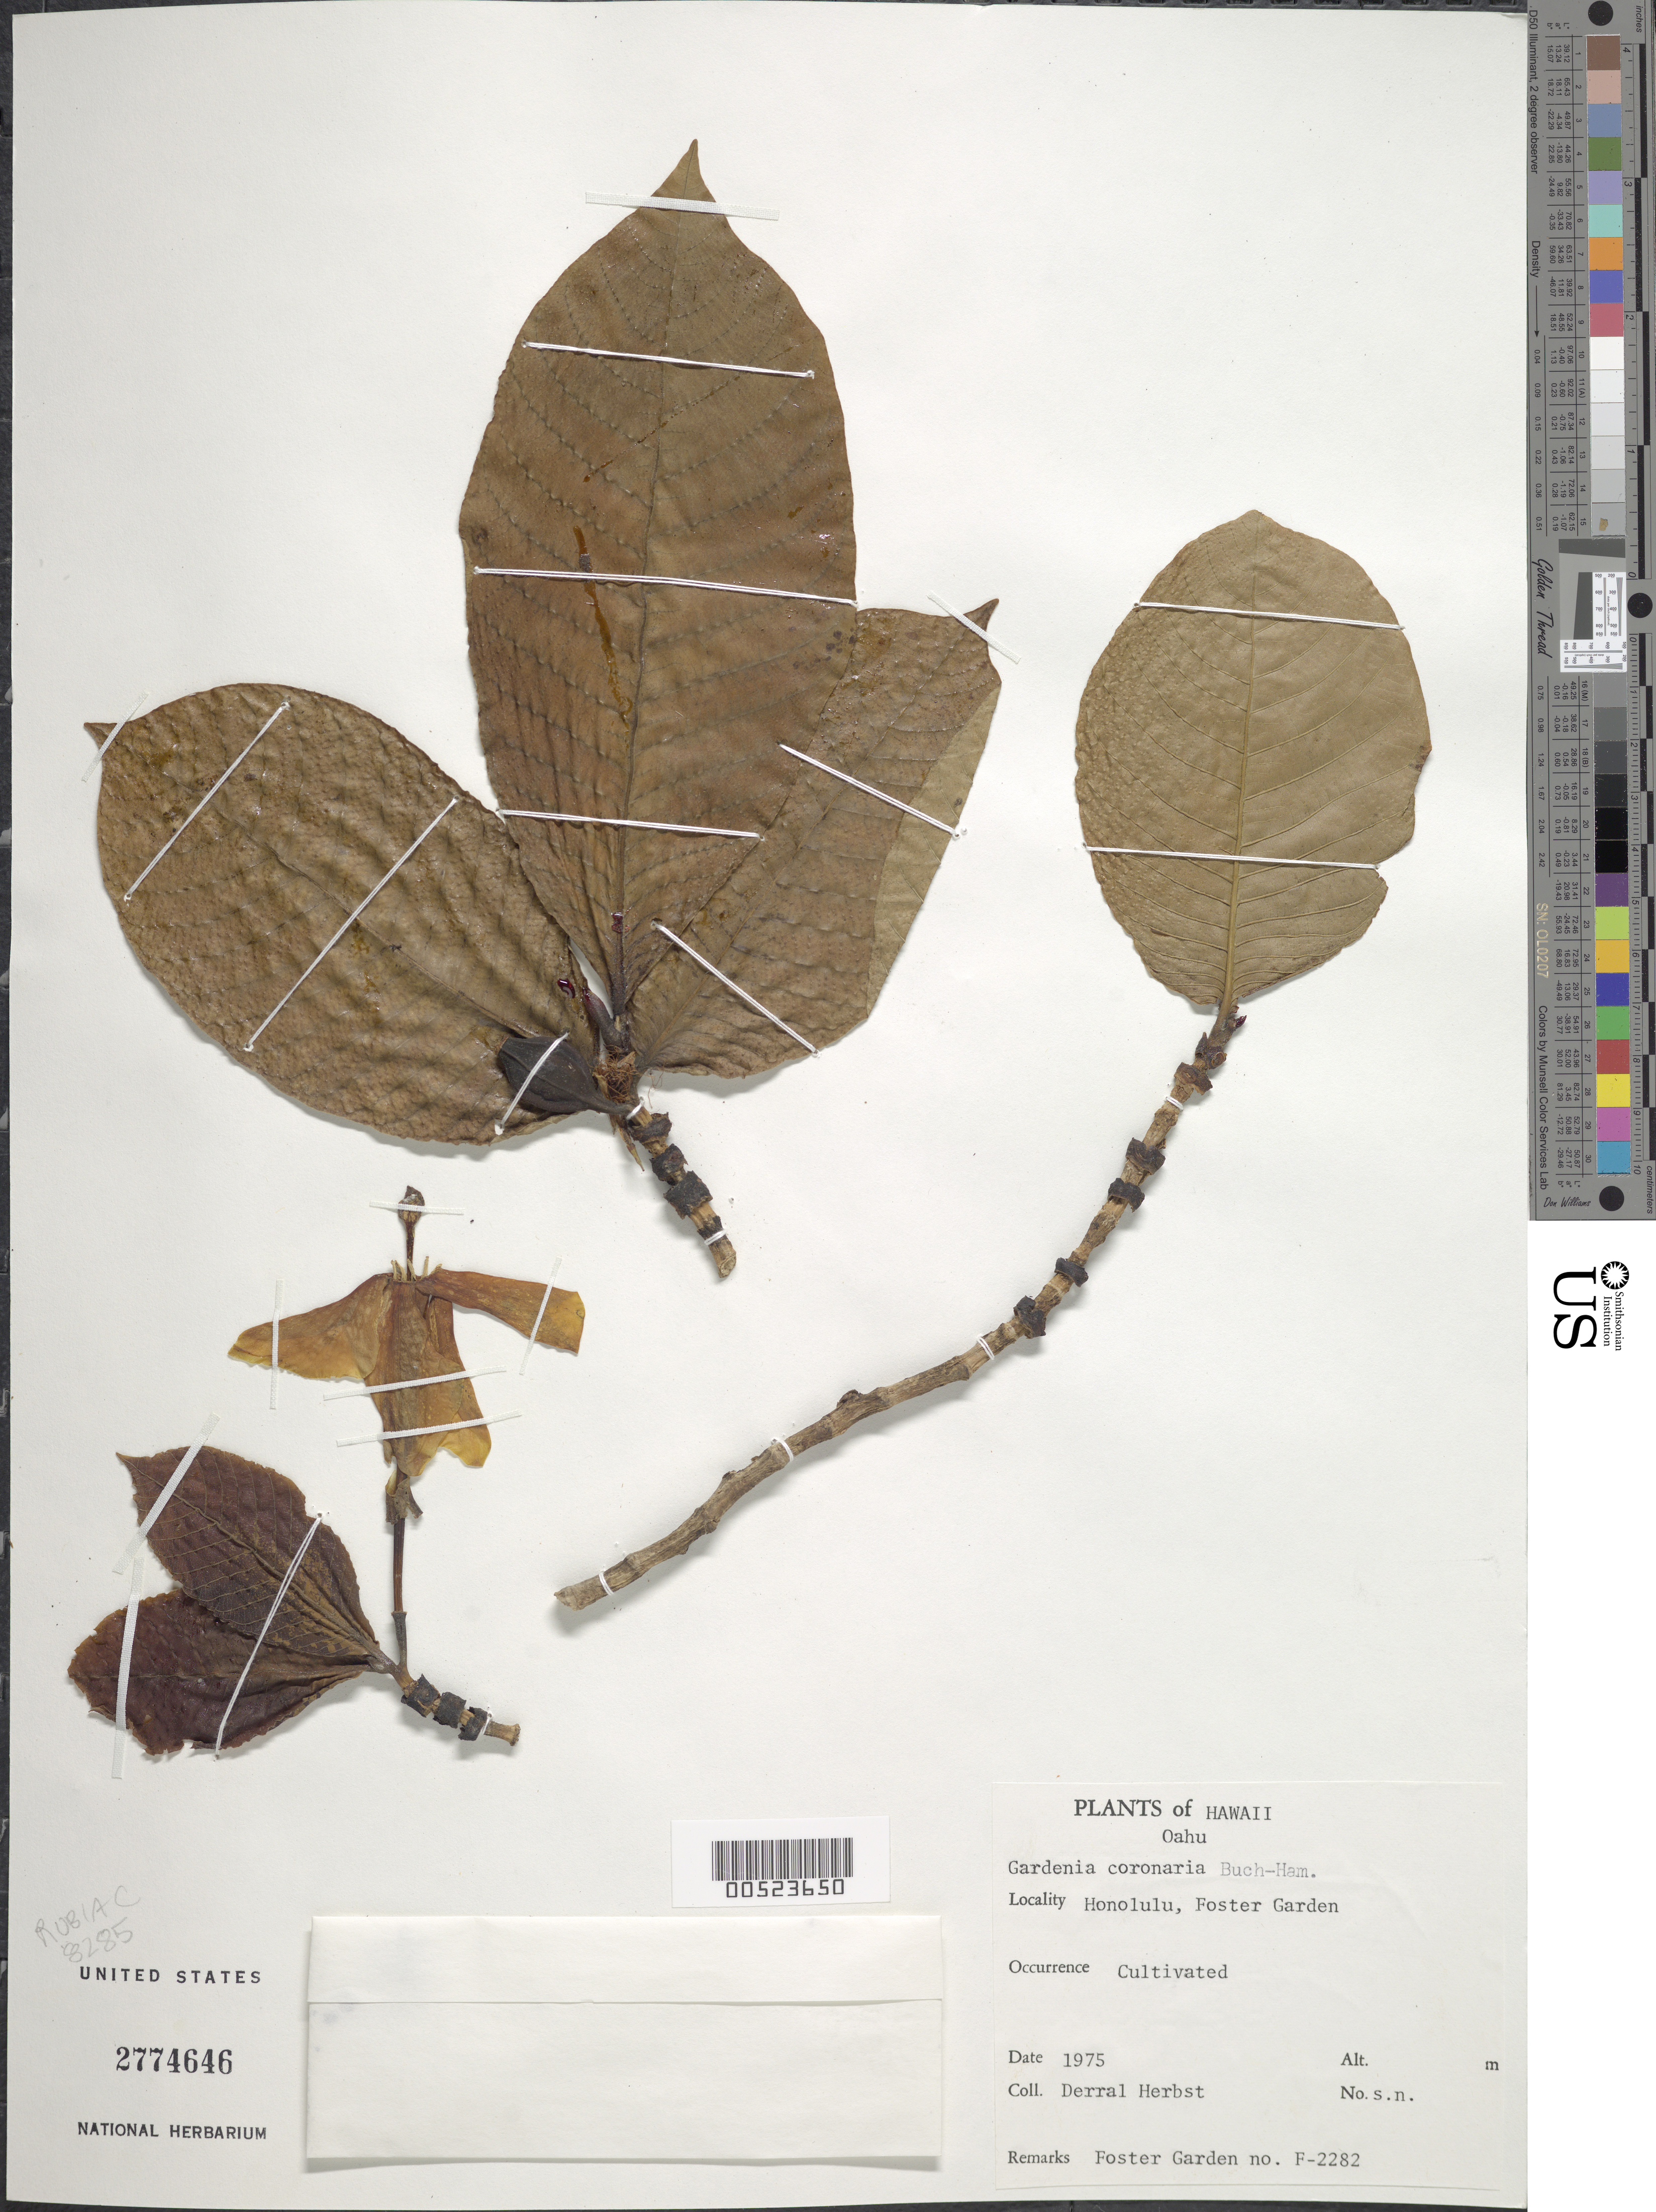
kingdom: Plantae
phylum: Tracheophyta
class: Magnoliopsida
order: Gentianales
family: Rubiaceae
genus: Gardenia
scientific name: Gardenia coronaria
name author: Buch.-Ham.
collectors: D. R. Herbst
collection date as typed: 1975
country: United States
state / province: Hawaii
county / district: Honolulu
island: Oahu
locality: Honolulu, Foster Garden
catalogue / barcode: US 2774646